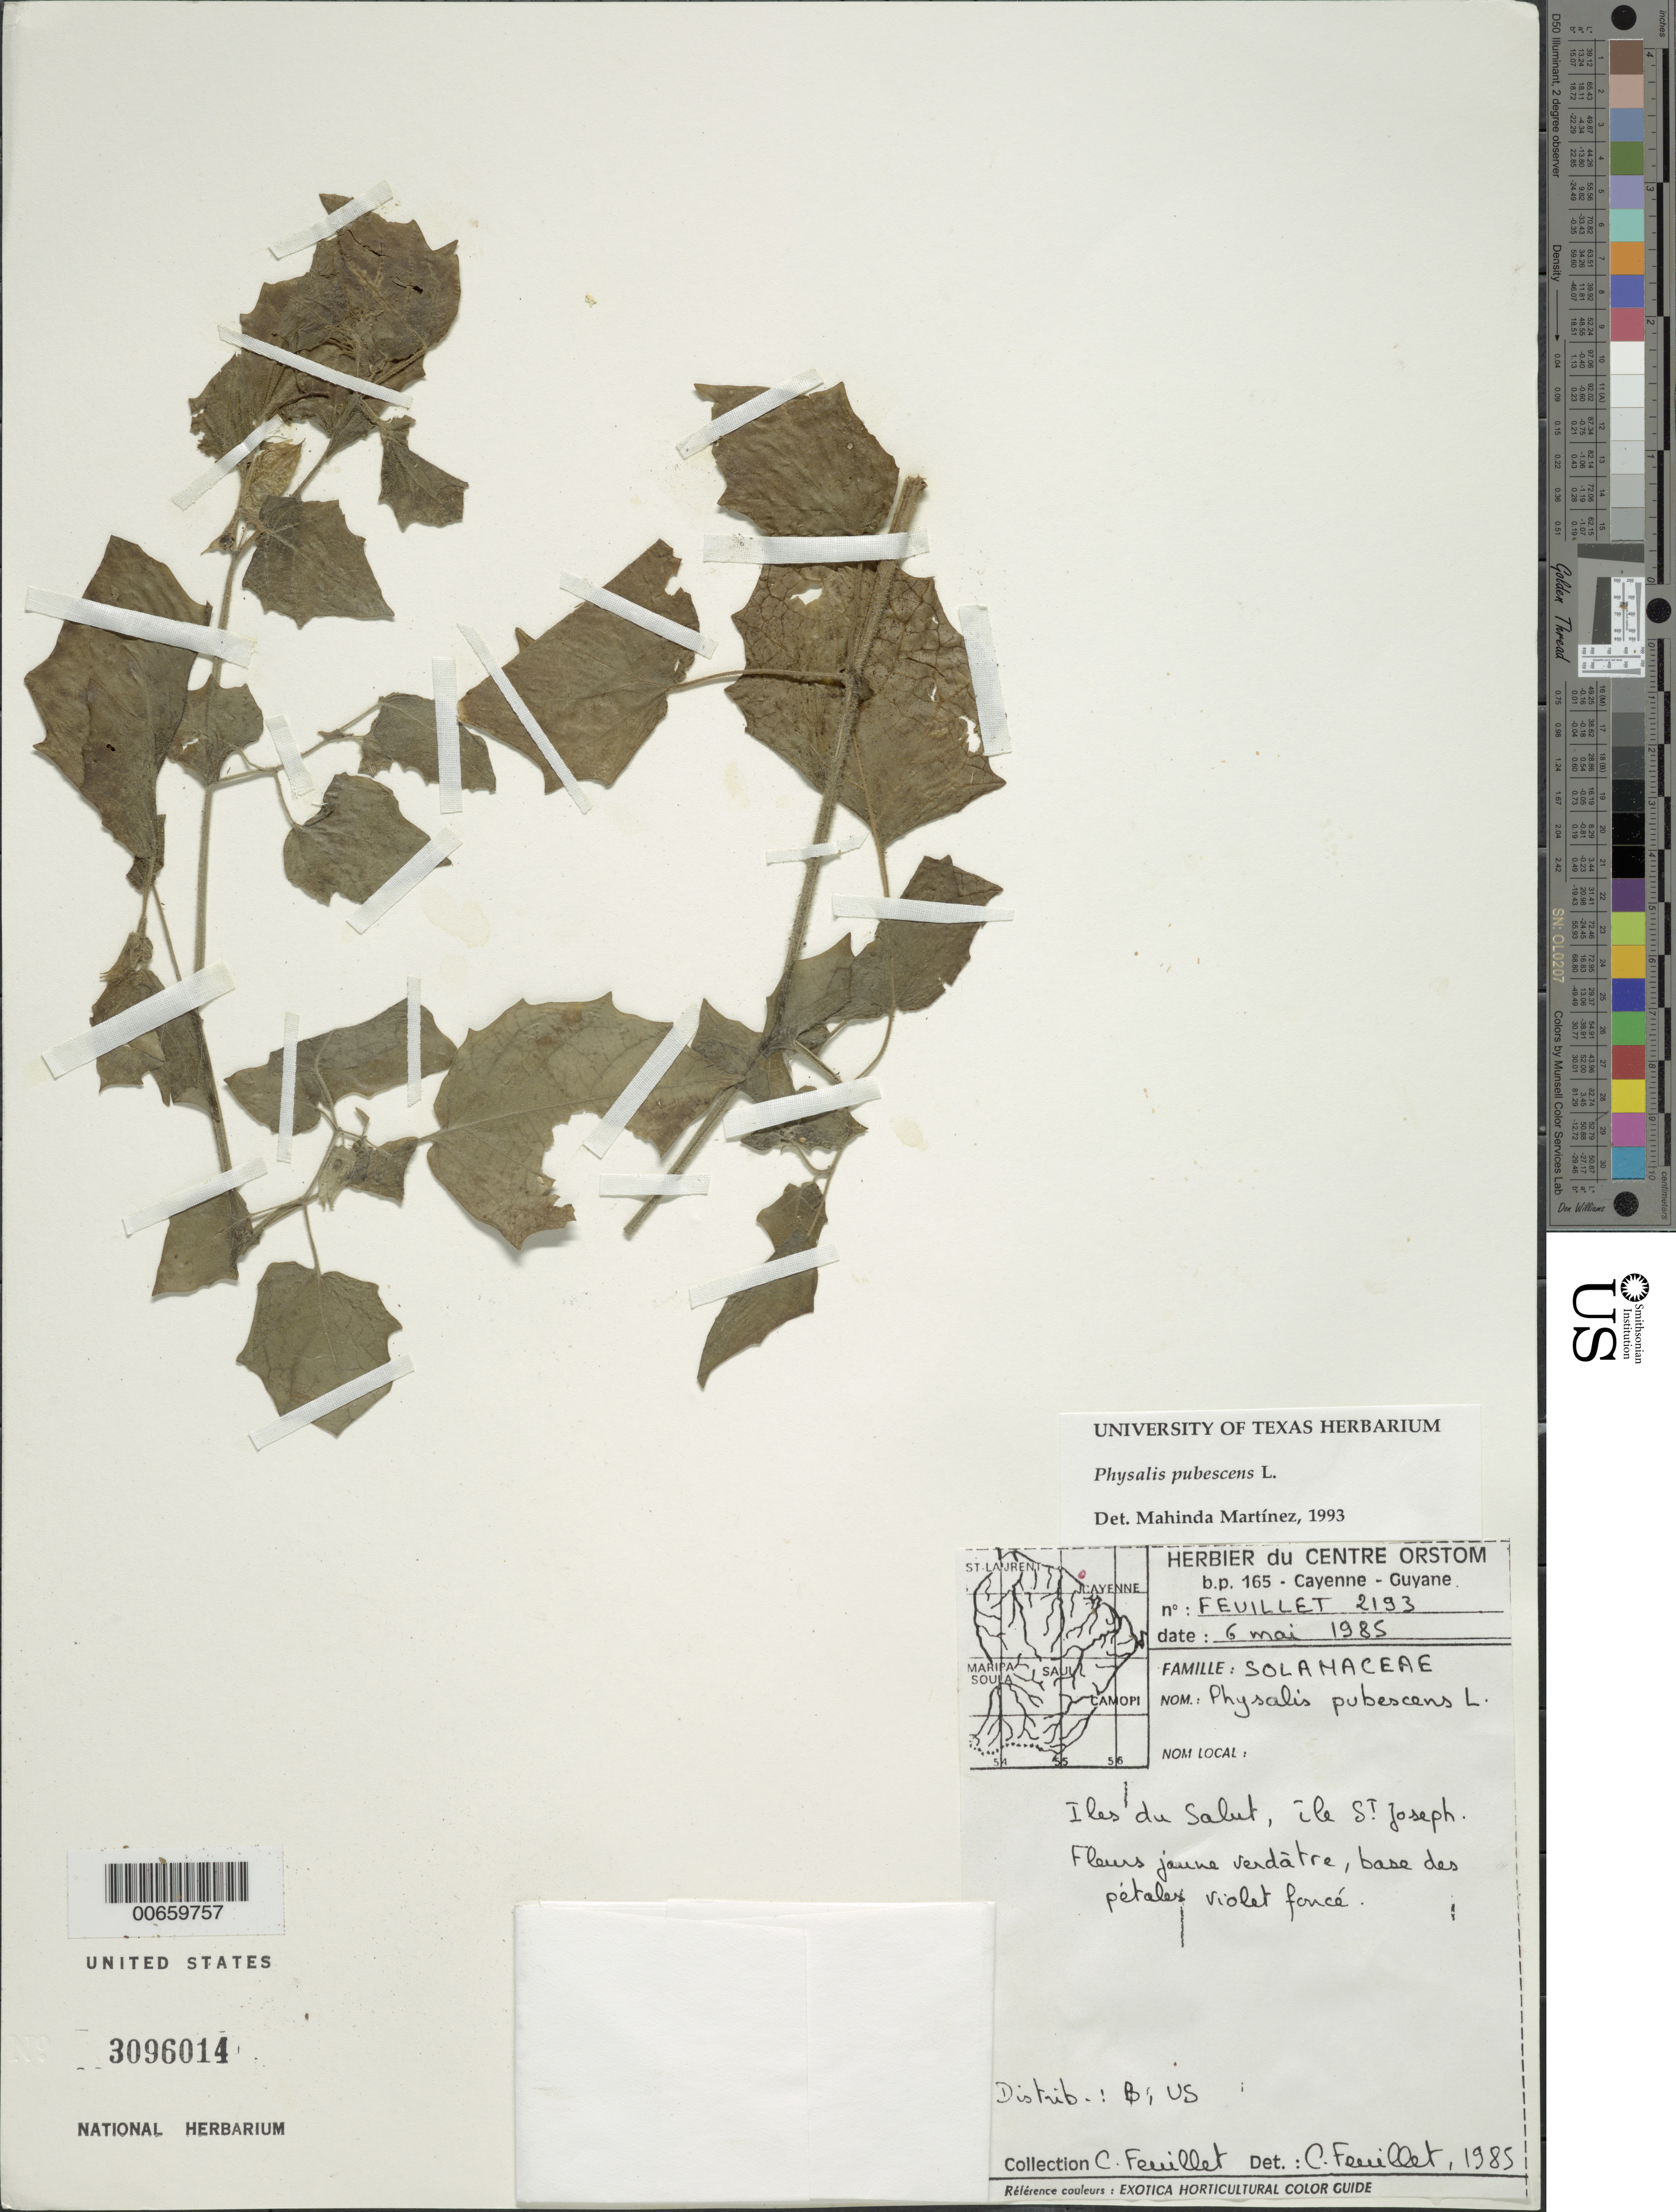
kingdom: Plantae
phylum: Tracheophyta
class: Magnoliopsida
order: Solanales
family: Solanaceae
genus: Physalis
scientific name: Physalis pubescens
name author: L.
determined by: Martinez, M.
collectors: C. Feuillet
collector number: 2193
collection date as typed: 6-May-85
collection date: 1985-05-06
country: French Guiana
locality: Iles du Salut, Ile St. Joseph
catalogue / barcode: US 3096014